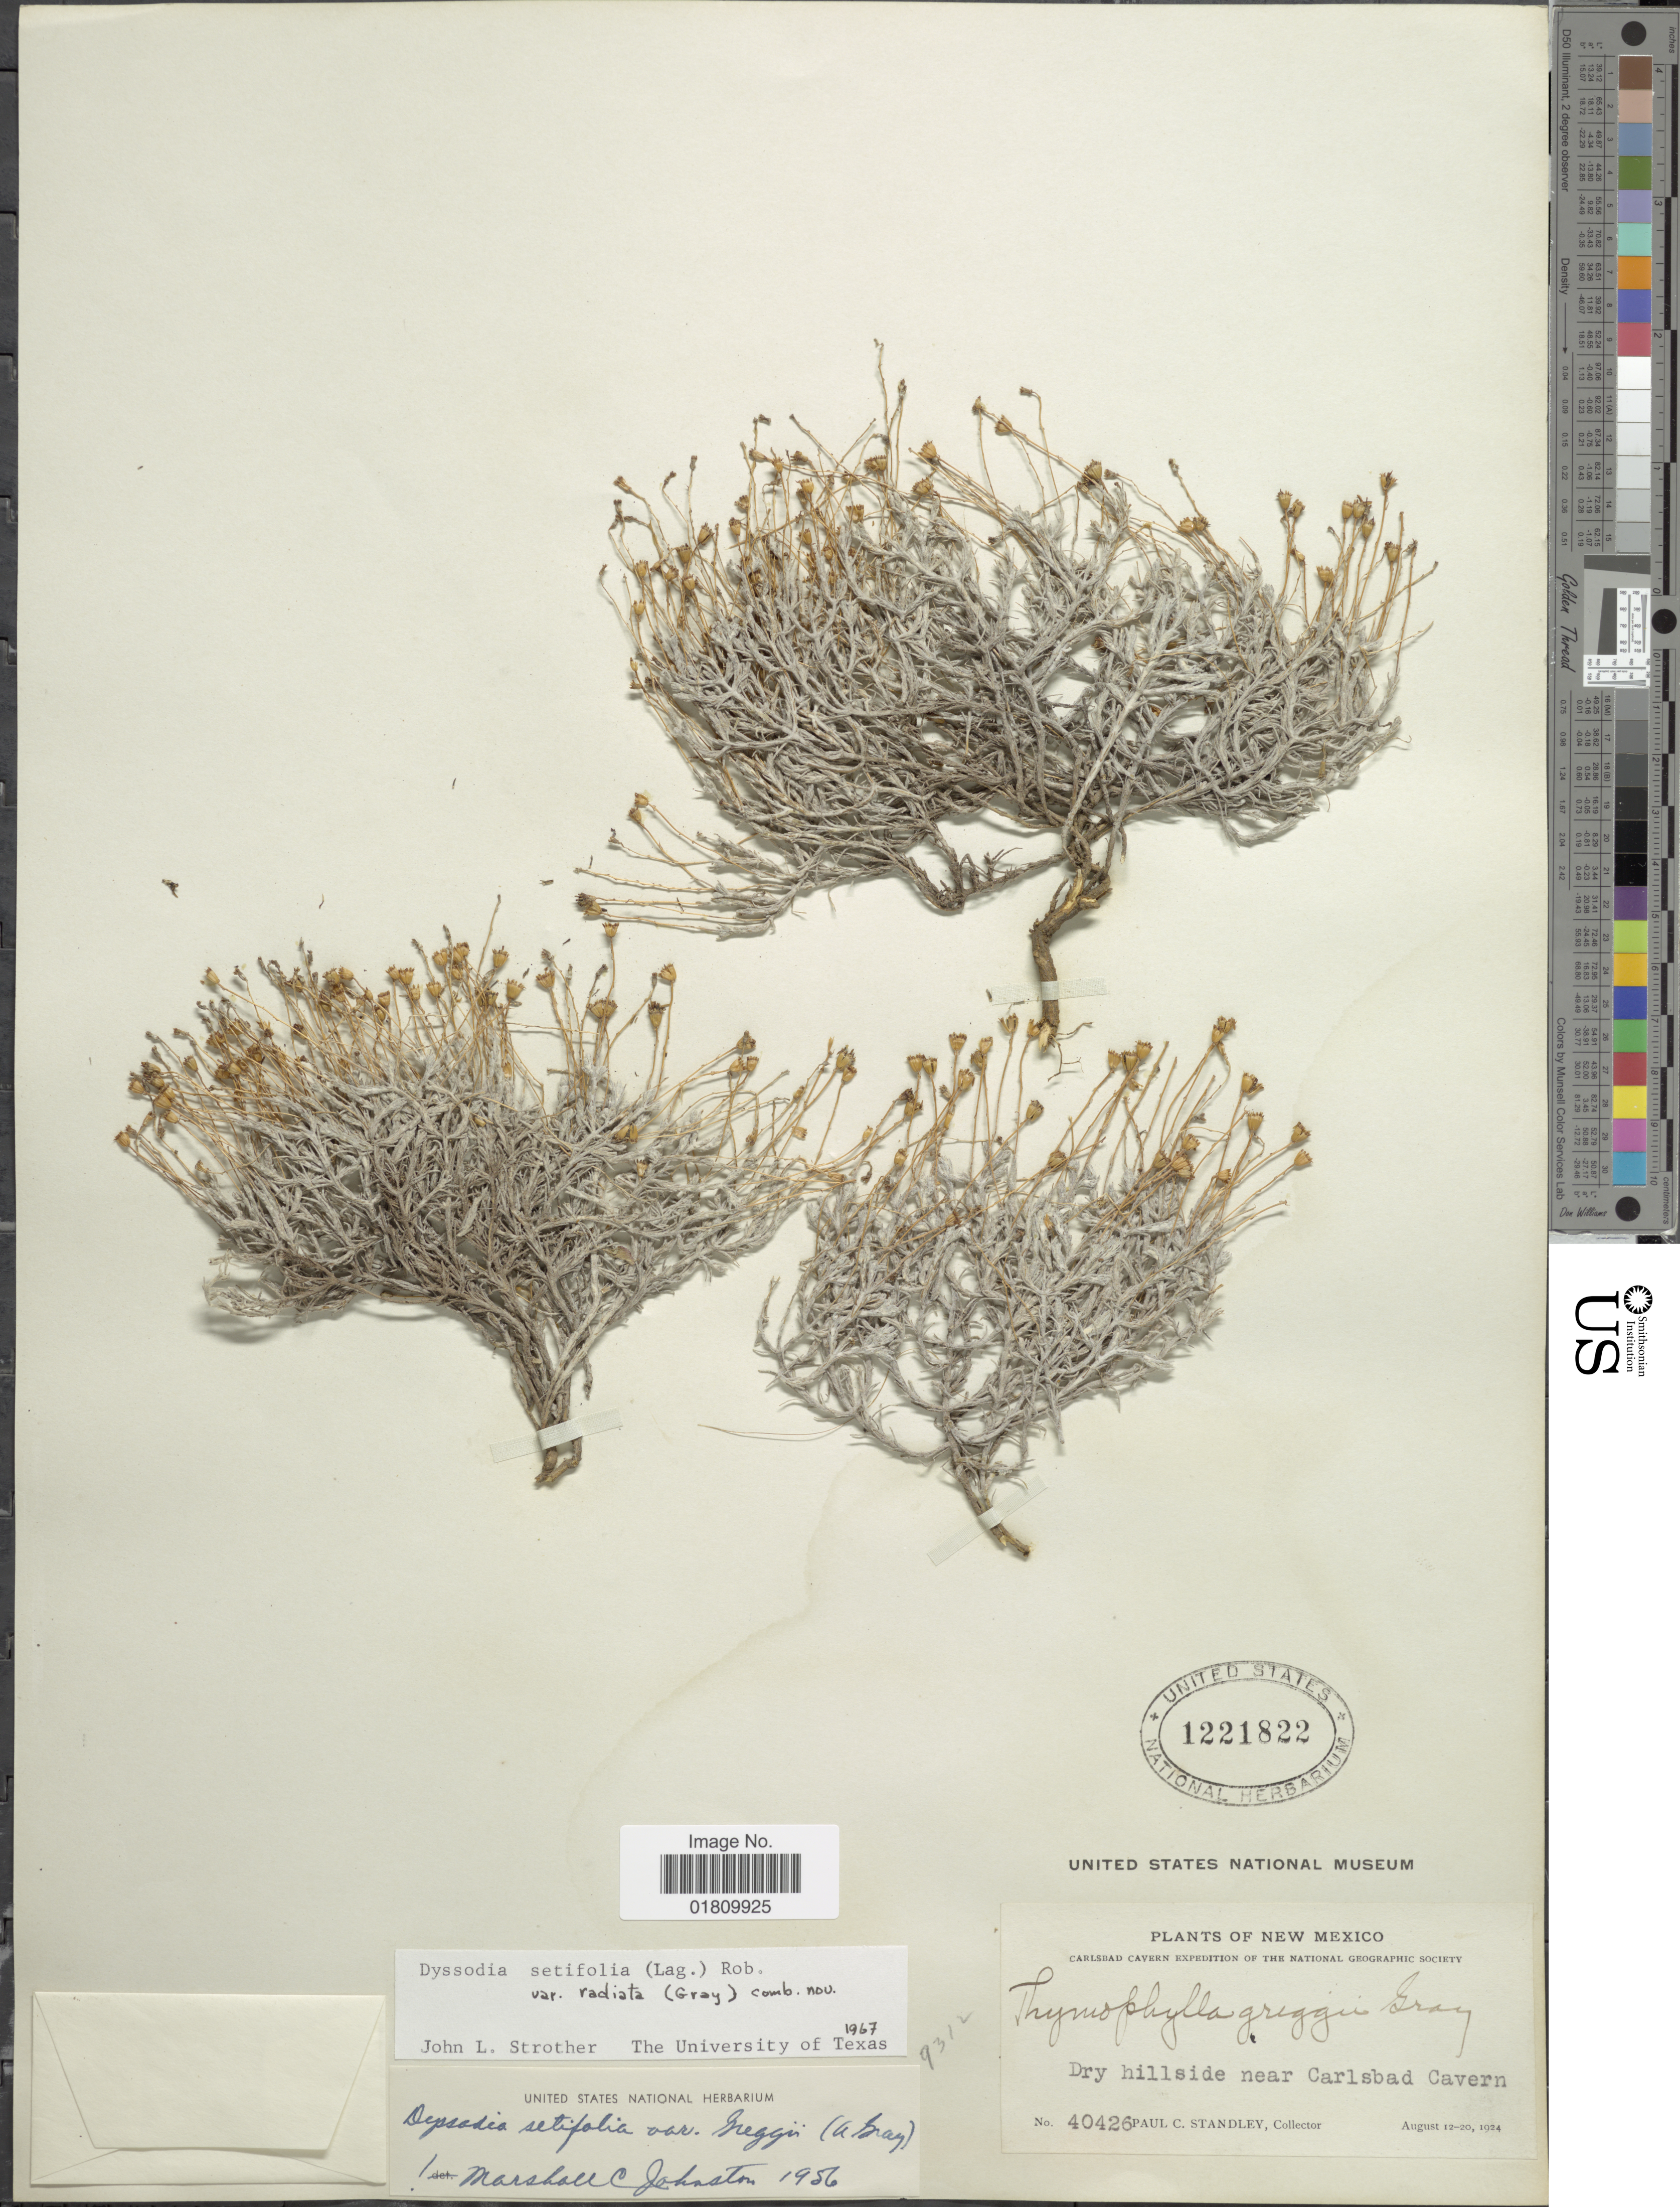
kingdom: Plantae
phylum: Tracheophyta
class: Magnoliopsida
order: Asterales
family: Asteraceae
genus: Thymophylla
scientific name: Thymophylla setifolia var. radiata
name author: (A. Gray) Strother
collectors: P. C. Standley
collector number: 40426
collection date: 1924-08-12/1924-08-20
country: United States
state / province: New Mexico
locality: Carlsbad Cavern, dry hillside near Carlsbad Cavern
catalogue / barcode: US 1221822